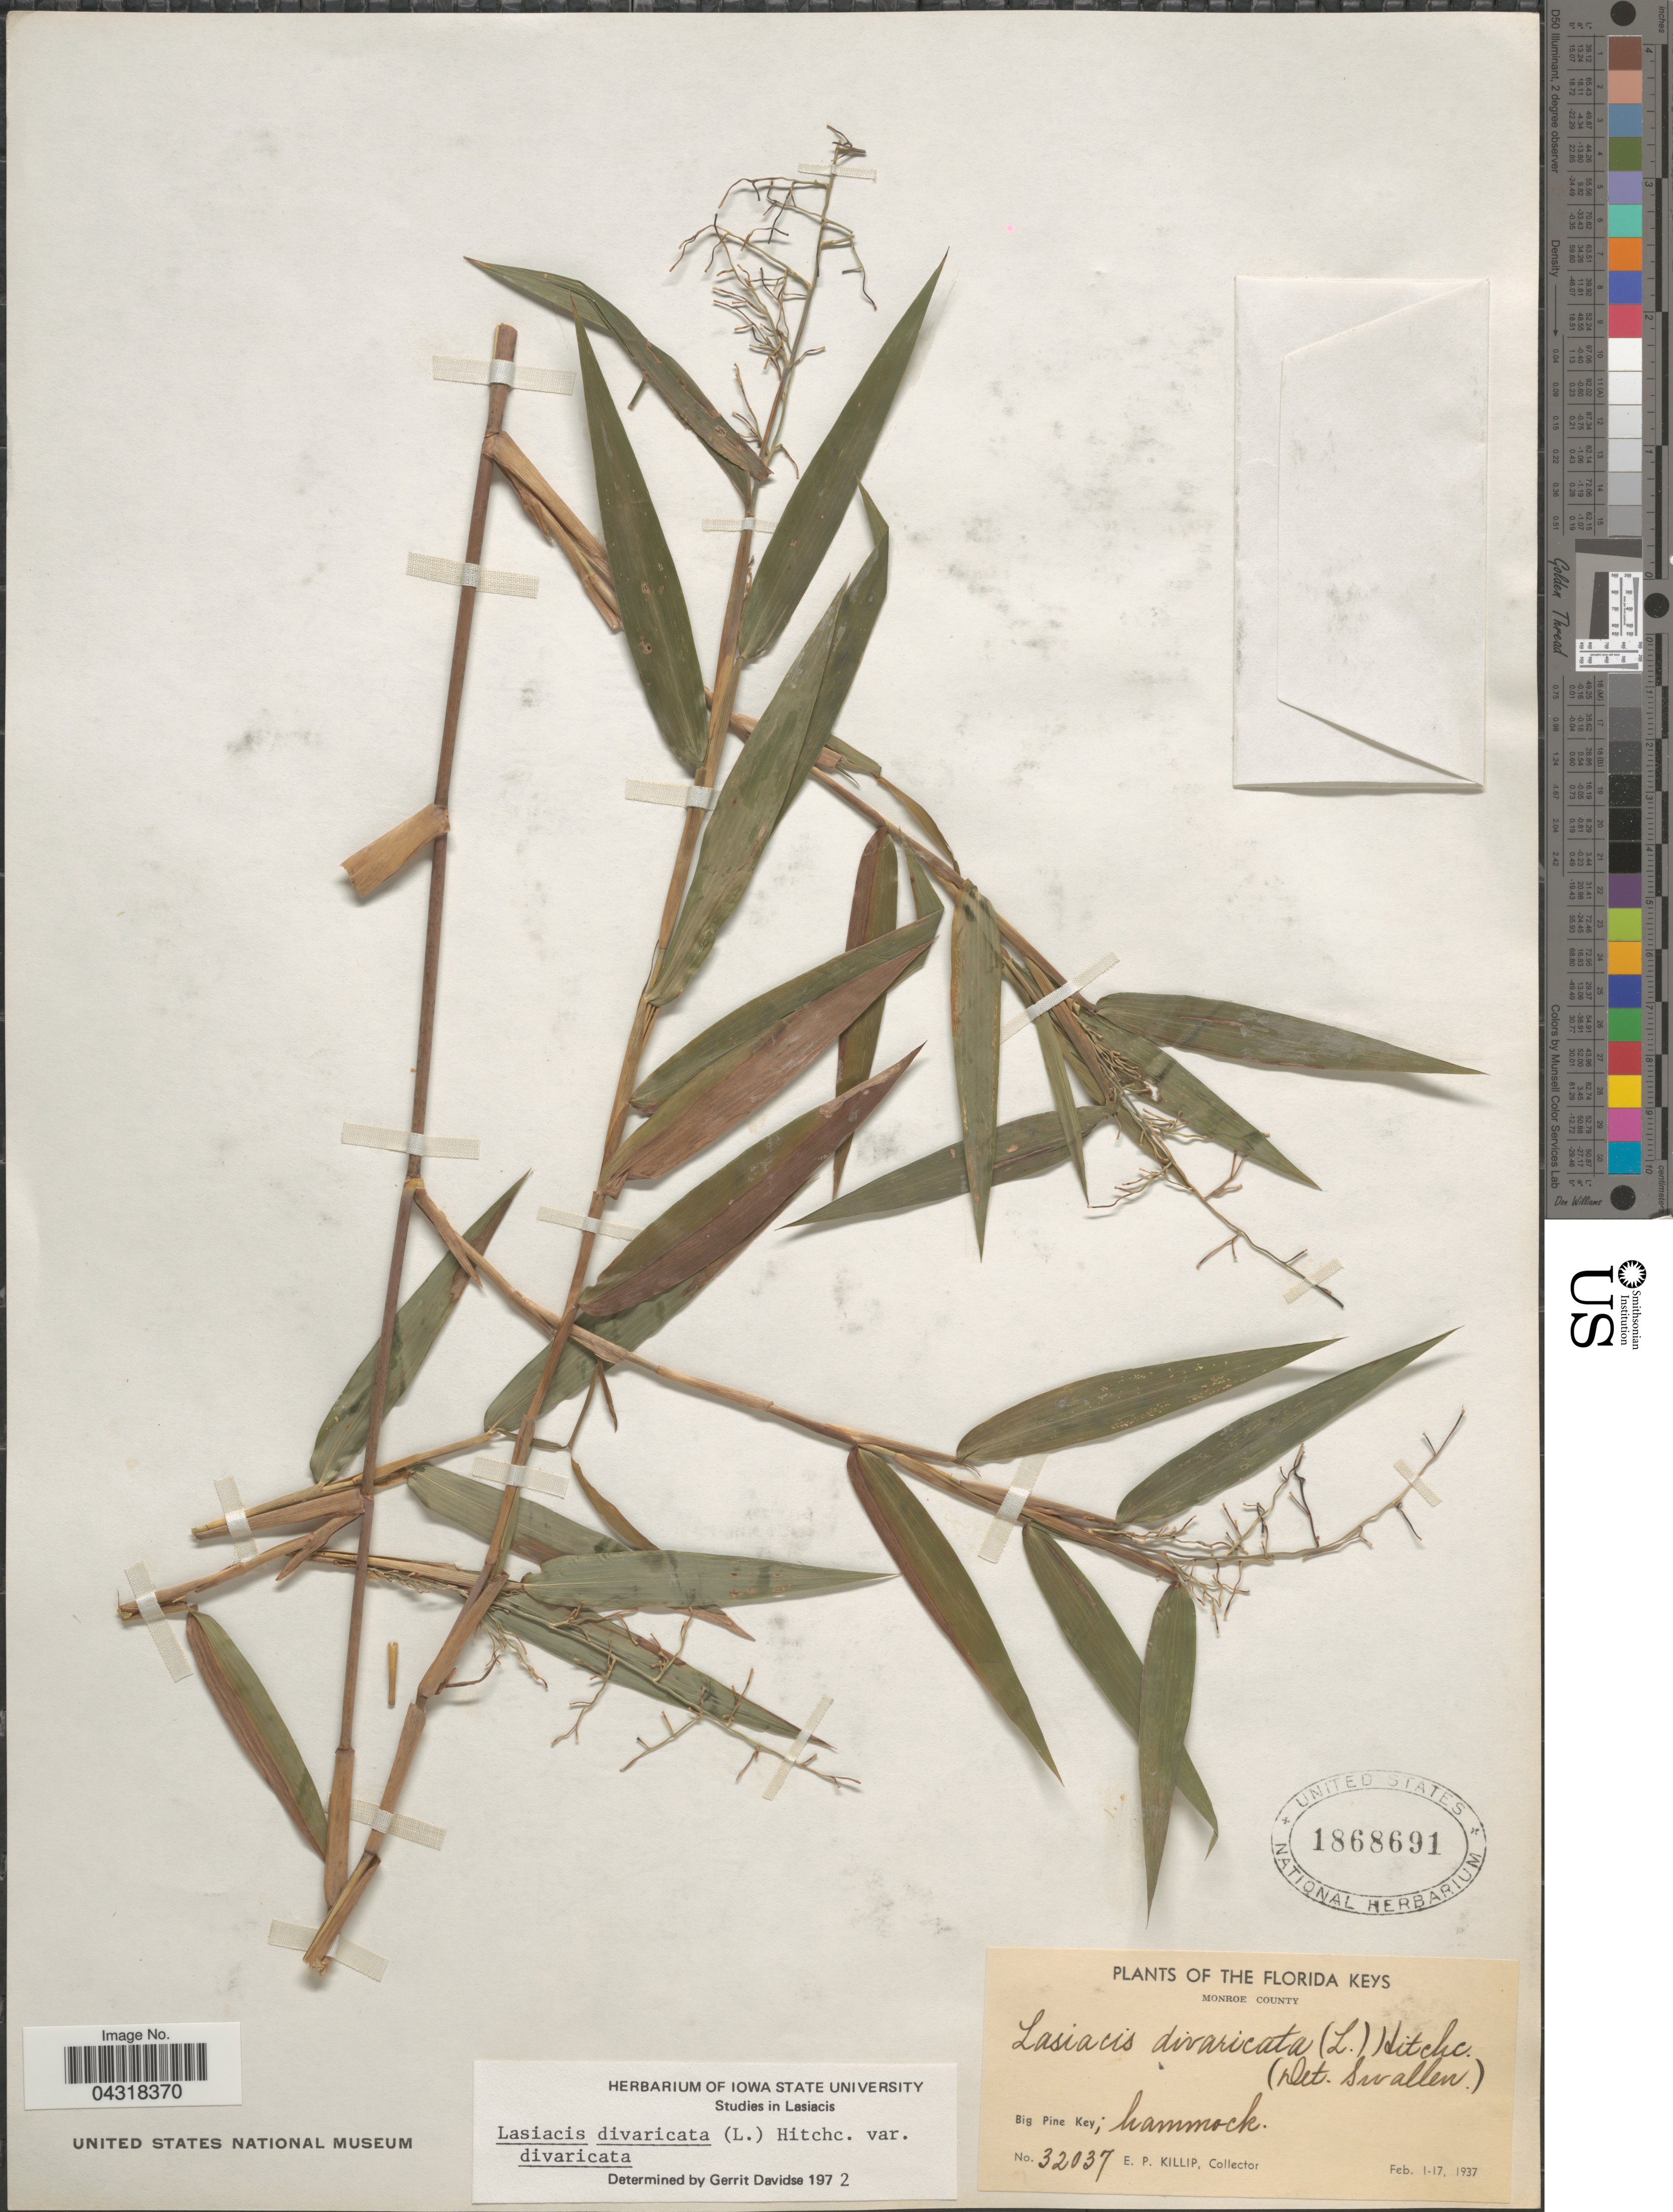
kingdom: Plantae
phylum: Tracheophyta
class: Liliopsida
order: Poales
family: Poaceae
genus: Lasiacis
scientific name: Lasiacis divaricata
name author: (L.) Hitchc.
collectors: E. P. Killip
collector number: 32037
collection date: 1937-02-01/1937-02-17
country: United States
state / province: Florida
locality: The Florida Keys. Monroe County. Big Pine Key; hammock.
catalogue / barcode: US 1868691